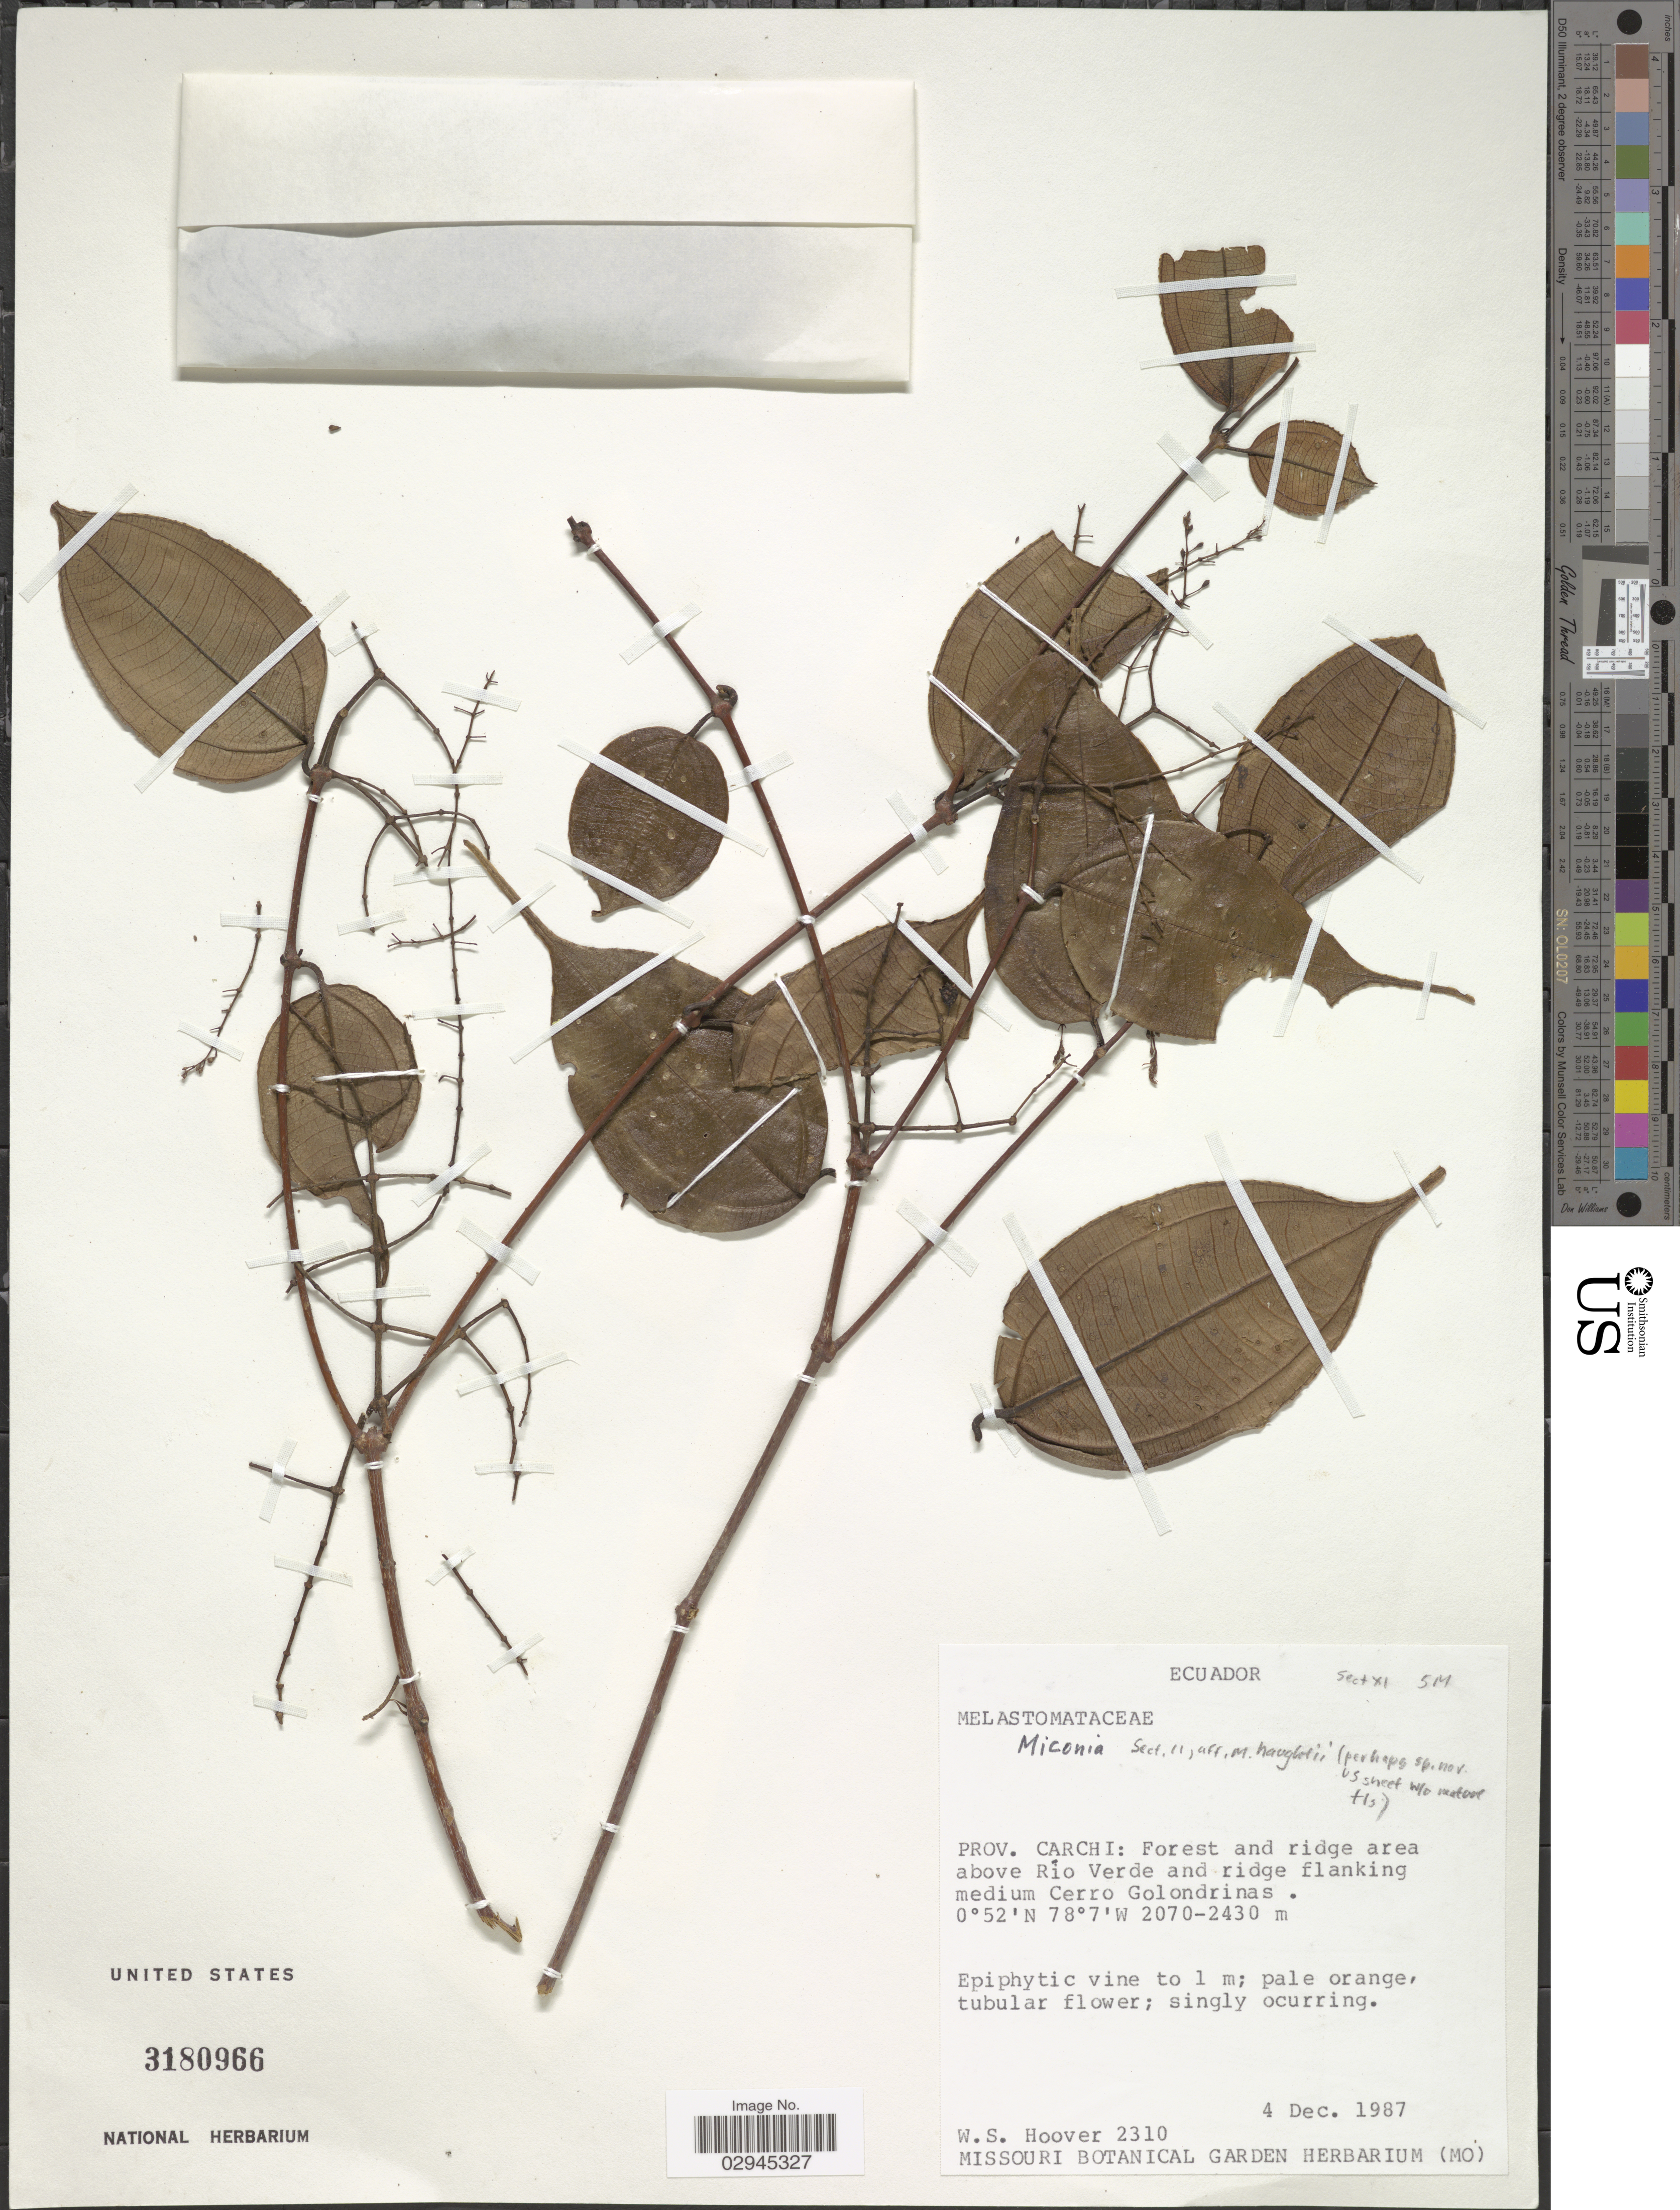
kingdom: Plantae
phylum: Tracheophyta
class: Magnoliopsida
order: Myrtales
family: Melastomataceae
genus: Miconia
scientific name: Miconia sp.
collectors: W. S. Hoover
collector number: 2310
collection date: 1987-12-04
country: Ecuador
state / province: Carchi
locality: Forest and ridge area above Río Verde and ridge flanking medium Cerro Golondrinas.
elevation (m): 2070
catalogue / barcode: US 3180966